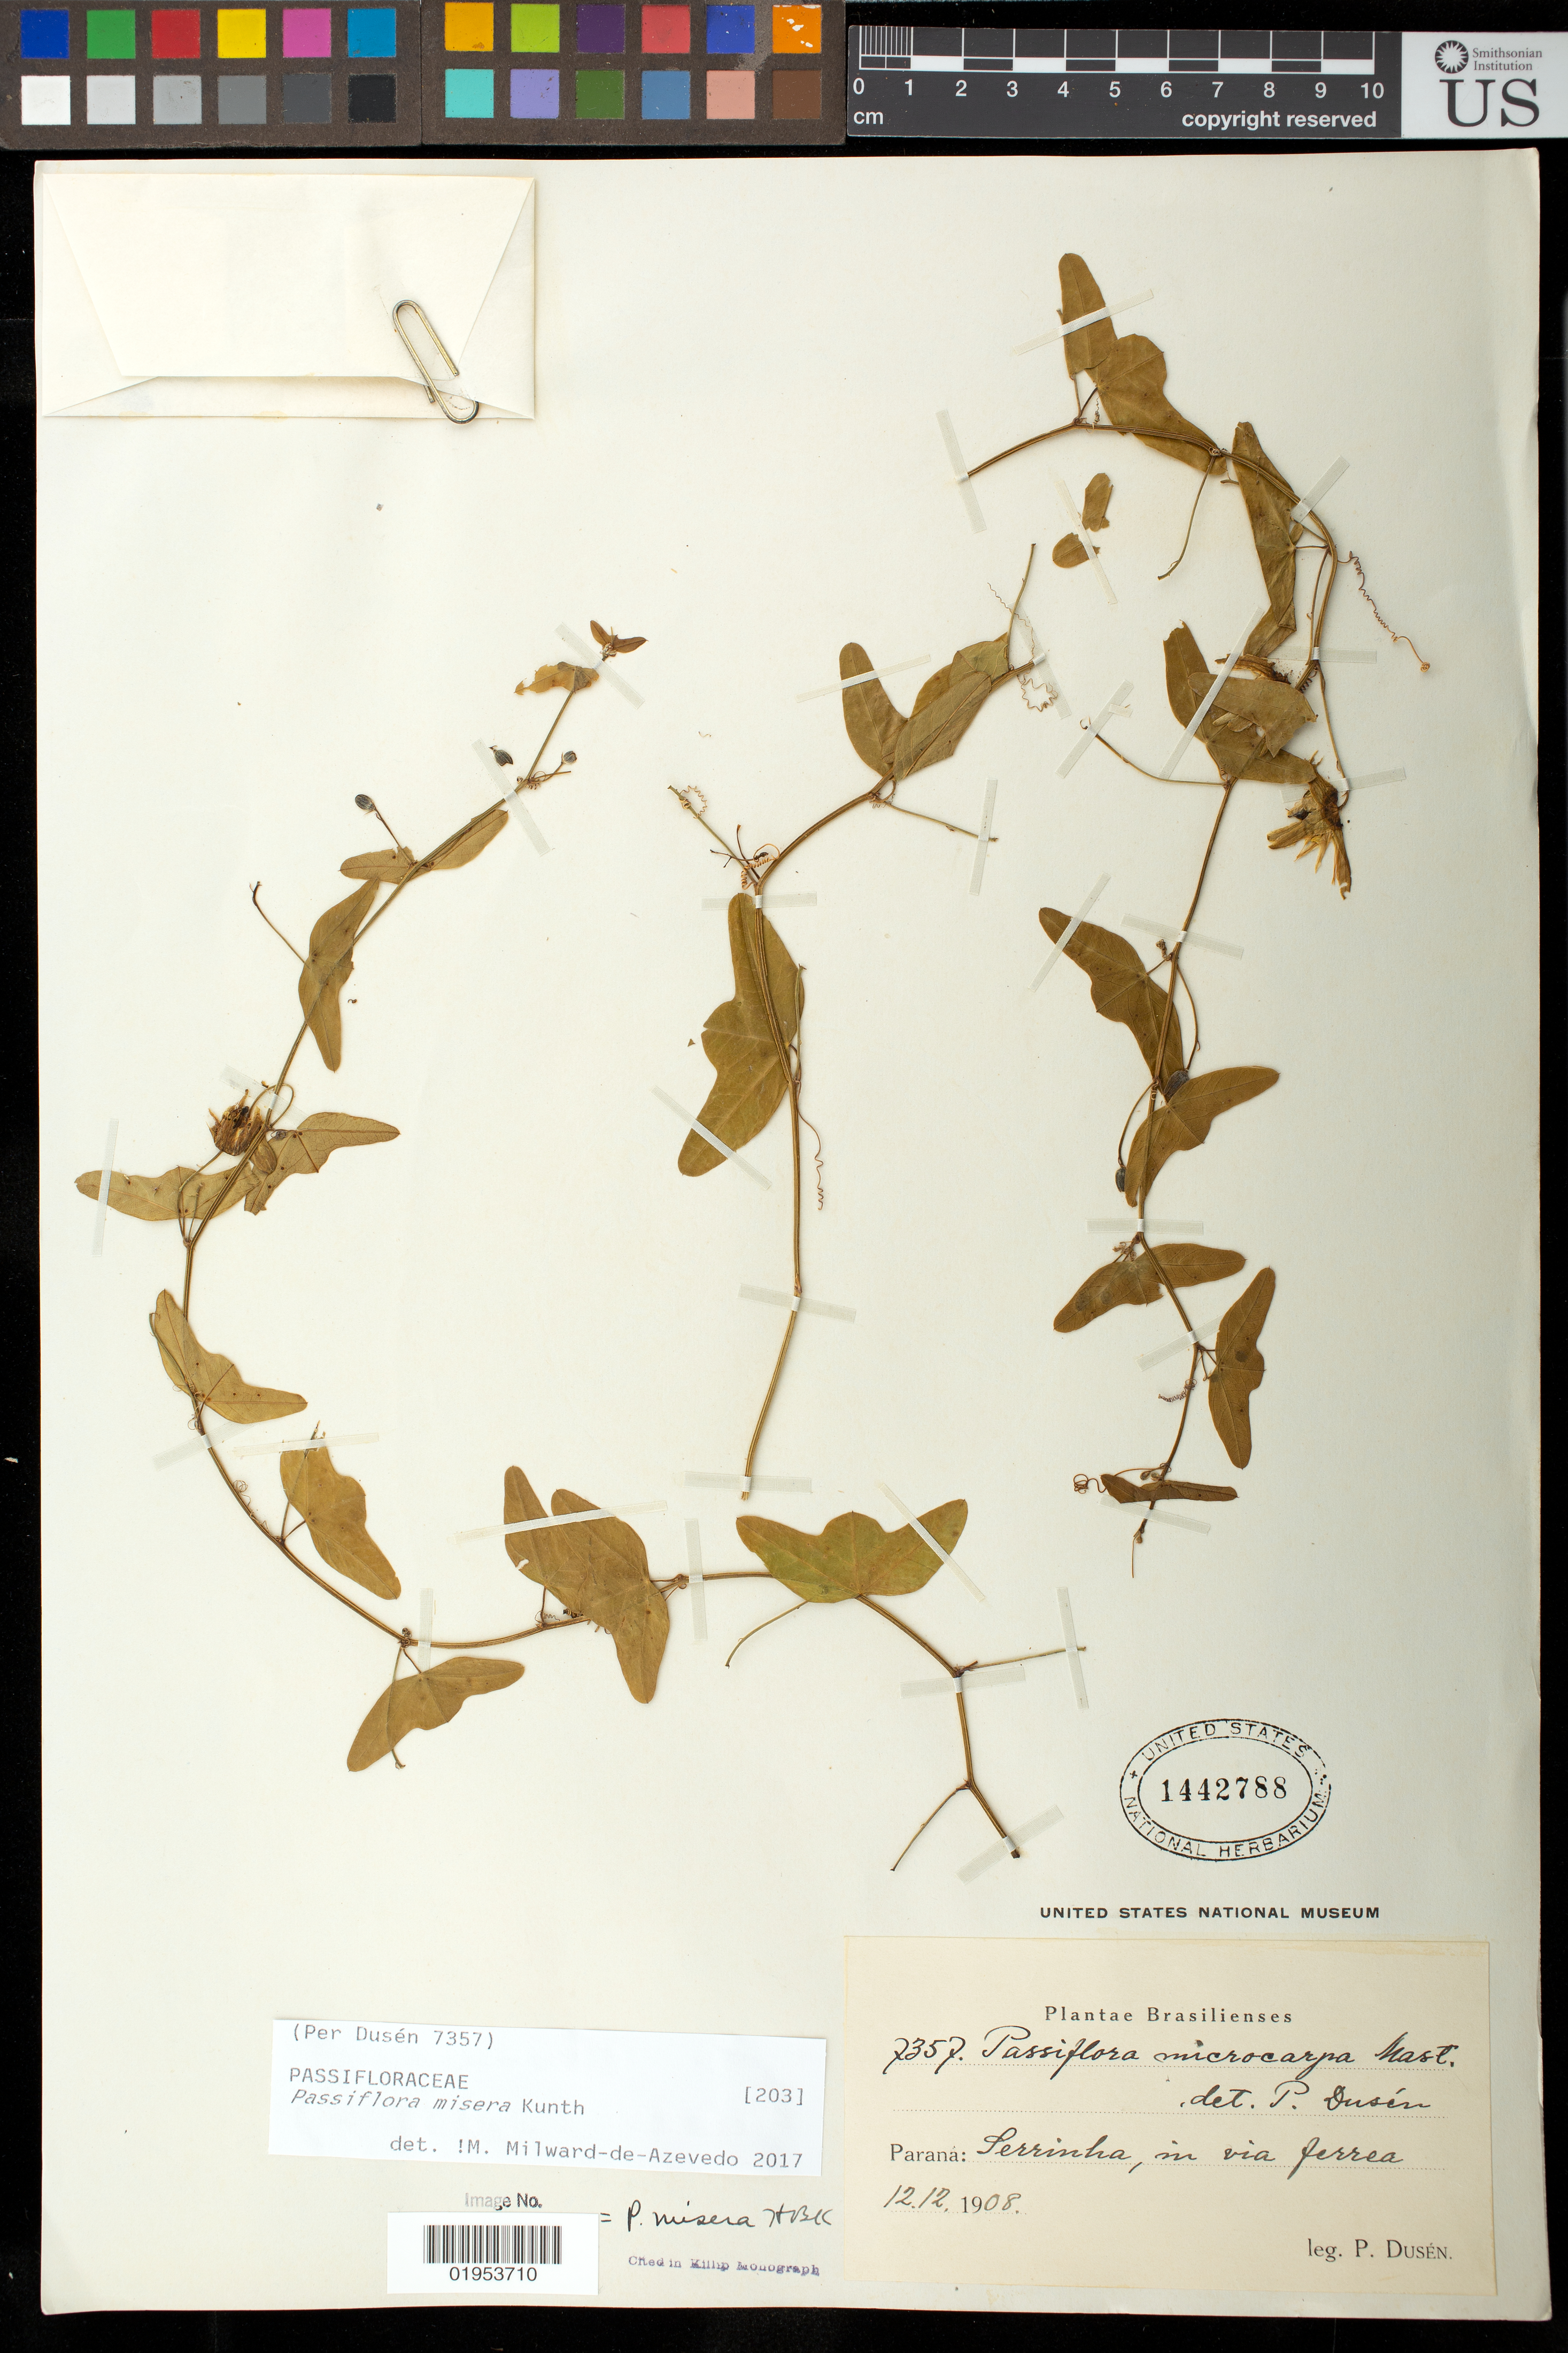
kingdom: Plantae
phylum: Tracheophyta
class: Magnoliopsida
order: Malpighiales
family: Passifloraceae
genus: Passiflora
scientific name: Passiflora misera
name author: Kunth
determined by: Azevedo, M. A. Milward de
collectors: P. Dusén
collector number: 7357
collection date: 1908-12-12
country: Brazil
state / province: Paraná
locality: Serrinha, en via ferrea [?]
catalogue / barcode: US 1442788